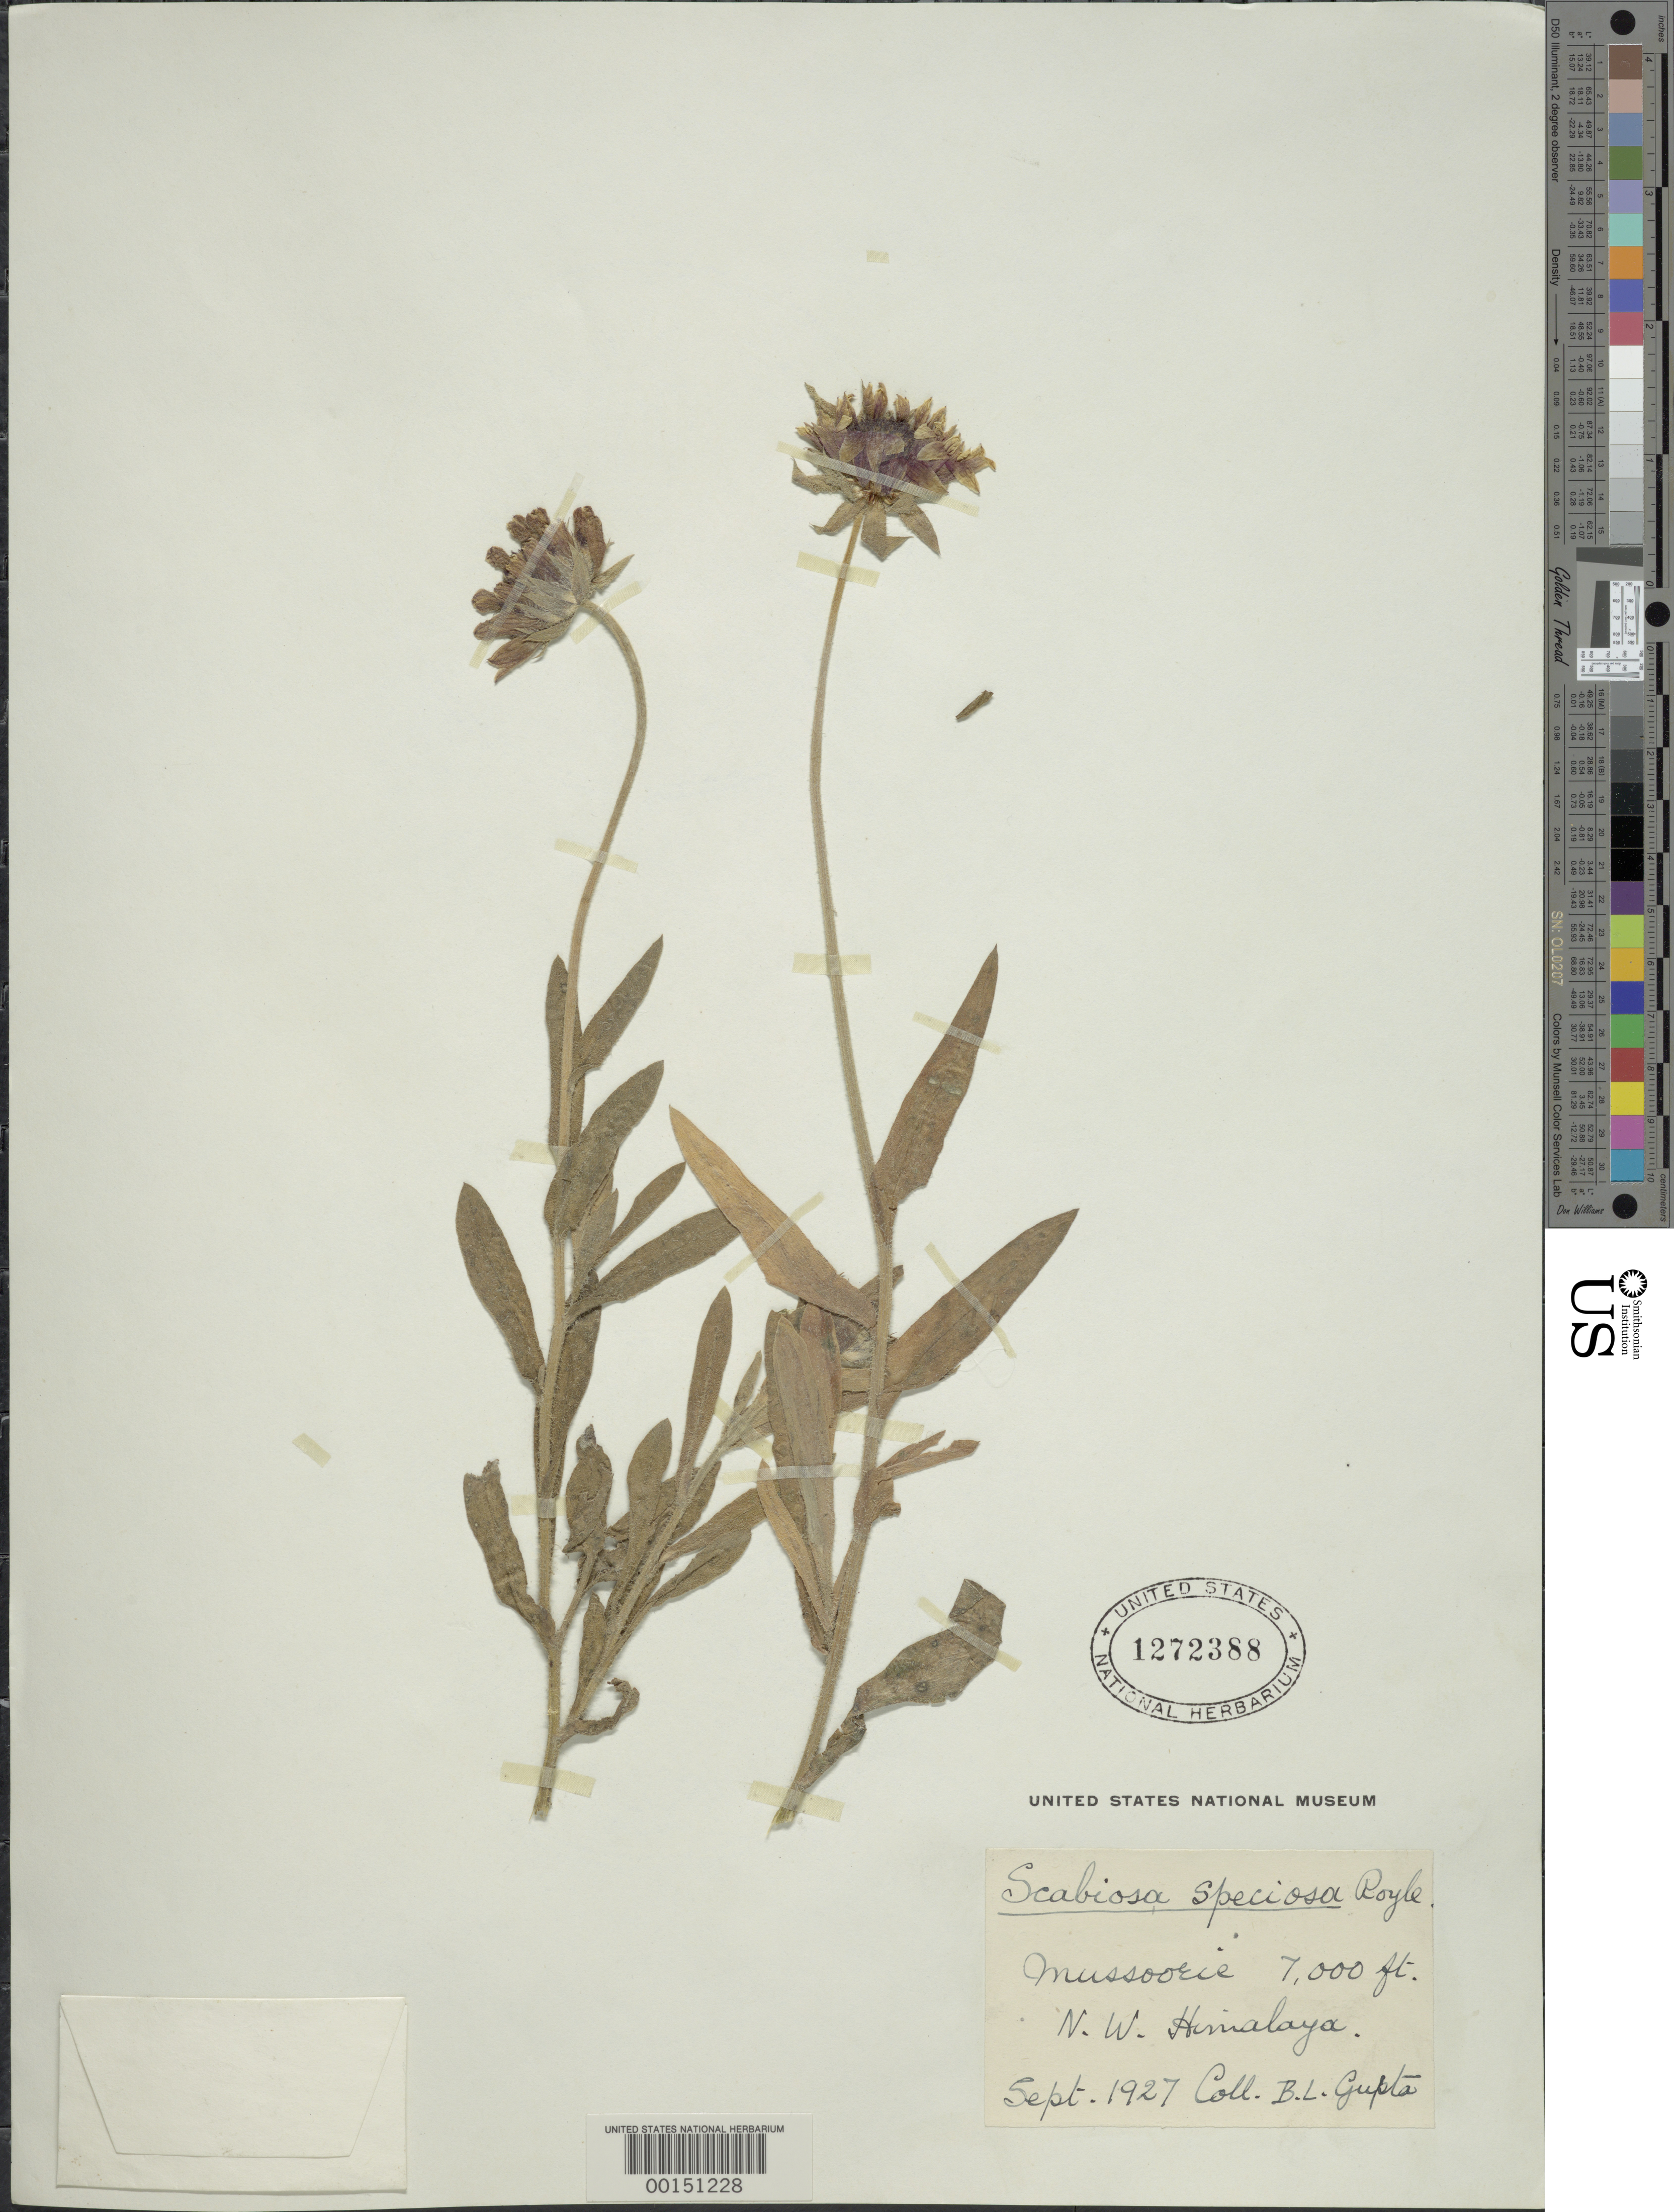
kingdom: Plantae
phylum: Tracheophyta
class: Magnoliopsida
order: Dipsacales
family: Caprifoliaceae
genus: Scabiosa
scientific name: Scabiosa speciosa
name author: Royle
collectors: B. L. Gupta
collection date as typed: Sep 1927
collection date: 1927-09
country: India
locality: NW Himalaya, Mussoorie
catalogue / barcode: US 1272388